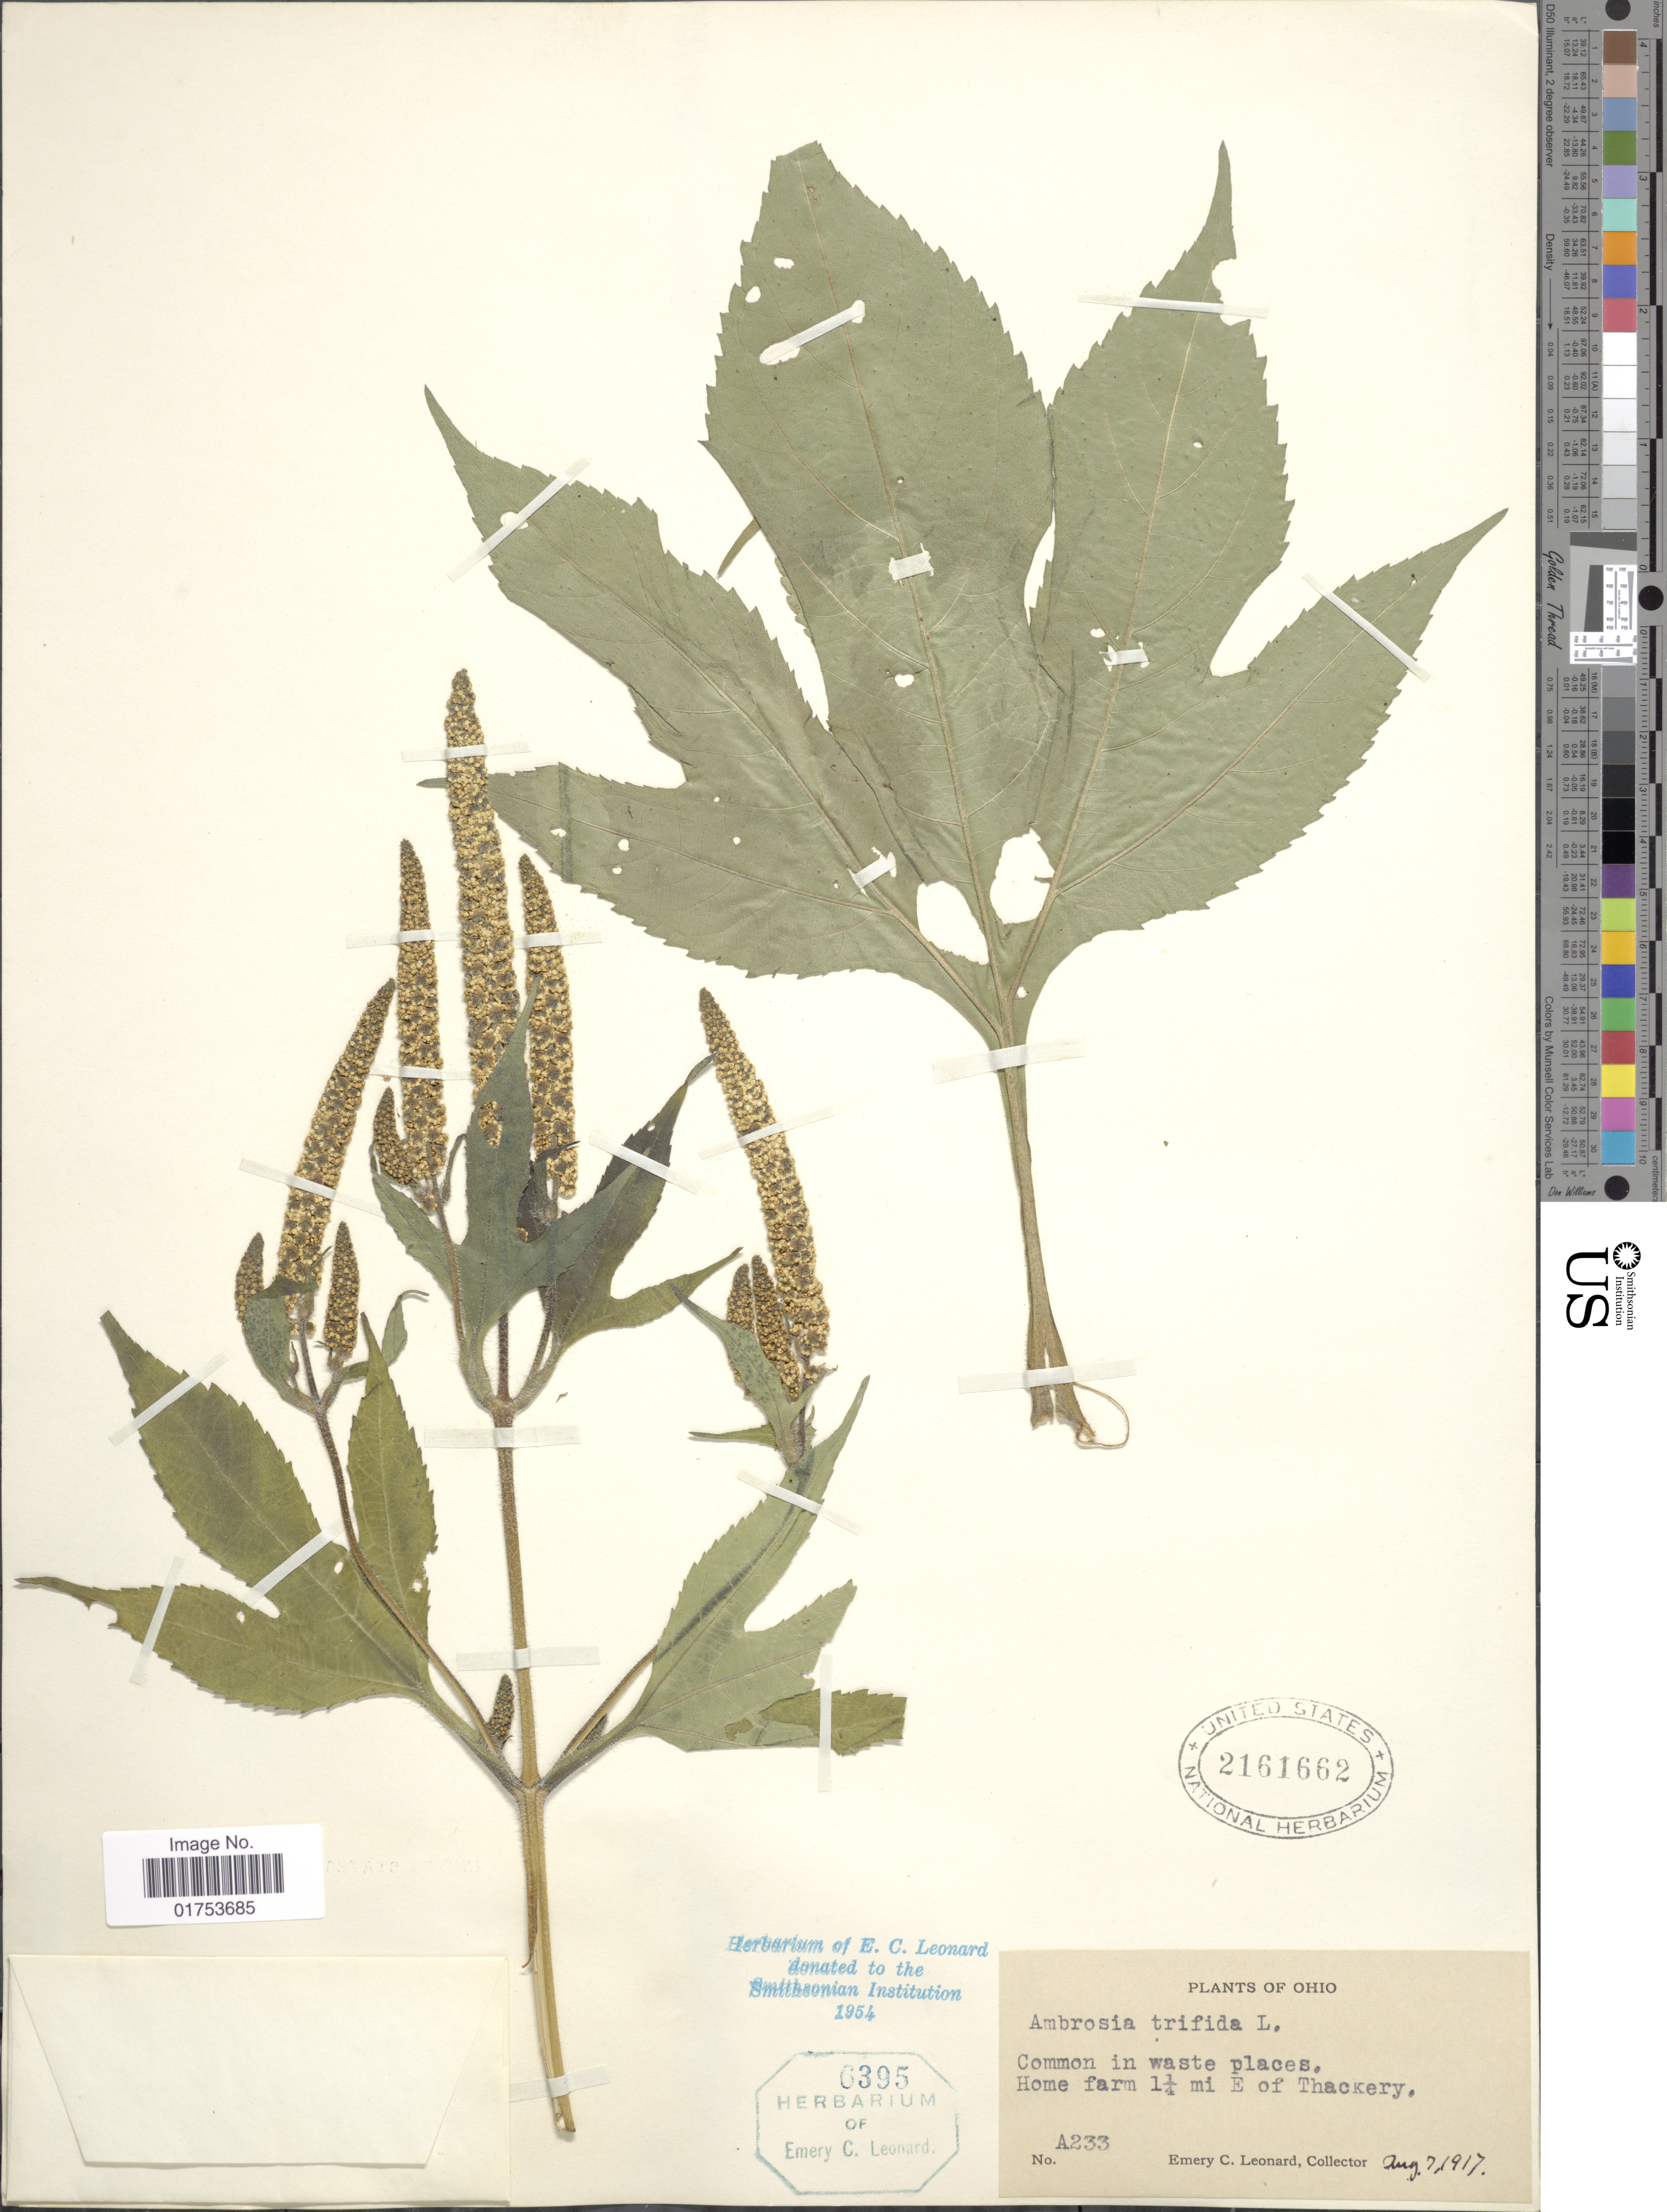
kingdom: Plantae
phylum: Tracheophyta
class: Magnoliopsida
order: Asterales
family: Asteraceae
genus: Ambrosia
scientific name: Ambrosia trifida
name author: L.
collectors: E. C. Leonard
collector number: A233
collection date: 1917-08-07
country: United States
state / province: Ohio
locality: Home farm 1 ¼ mi E of Thackery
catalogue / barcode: US 2161662